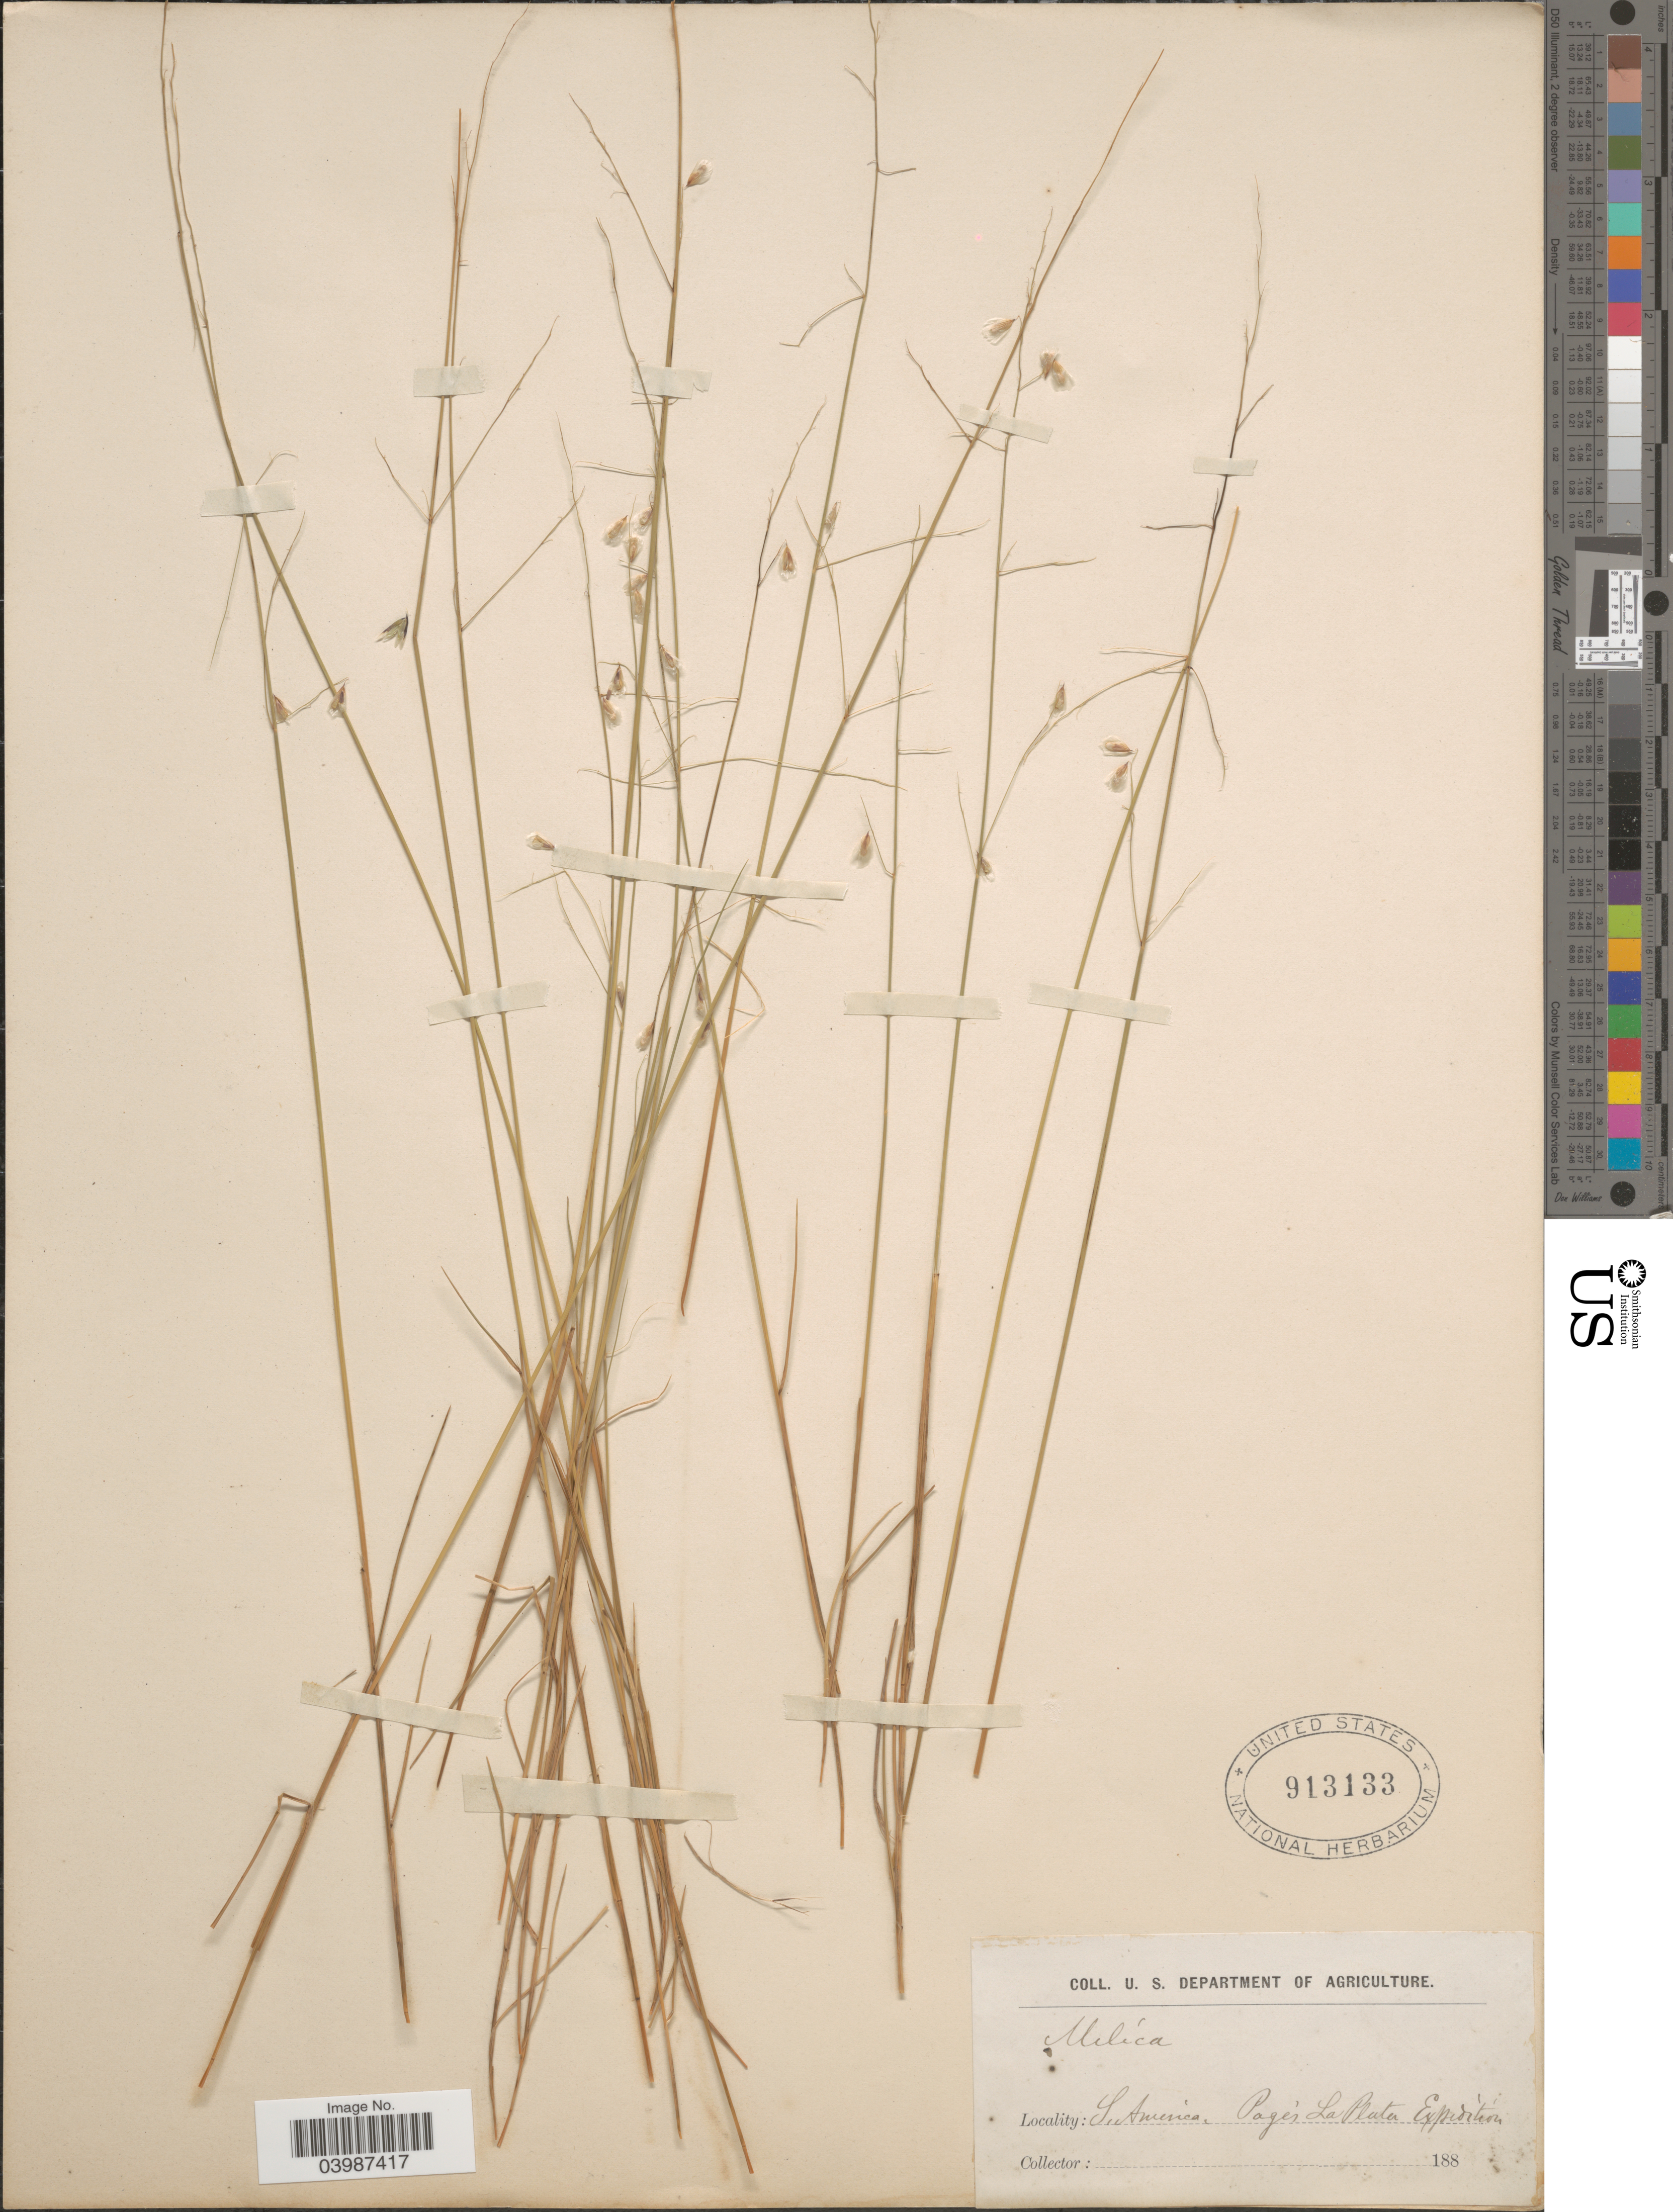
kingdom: Plantae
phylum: Tracheophyta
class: Liliopsida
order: Poales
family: Poaceae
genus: Melica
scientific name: Melica sp.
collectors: Page's La Plata Expedition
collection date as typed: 188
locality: S. America.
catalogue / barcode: US 913133